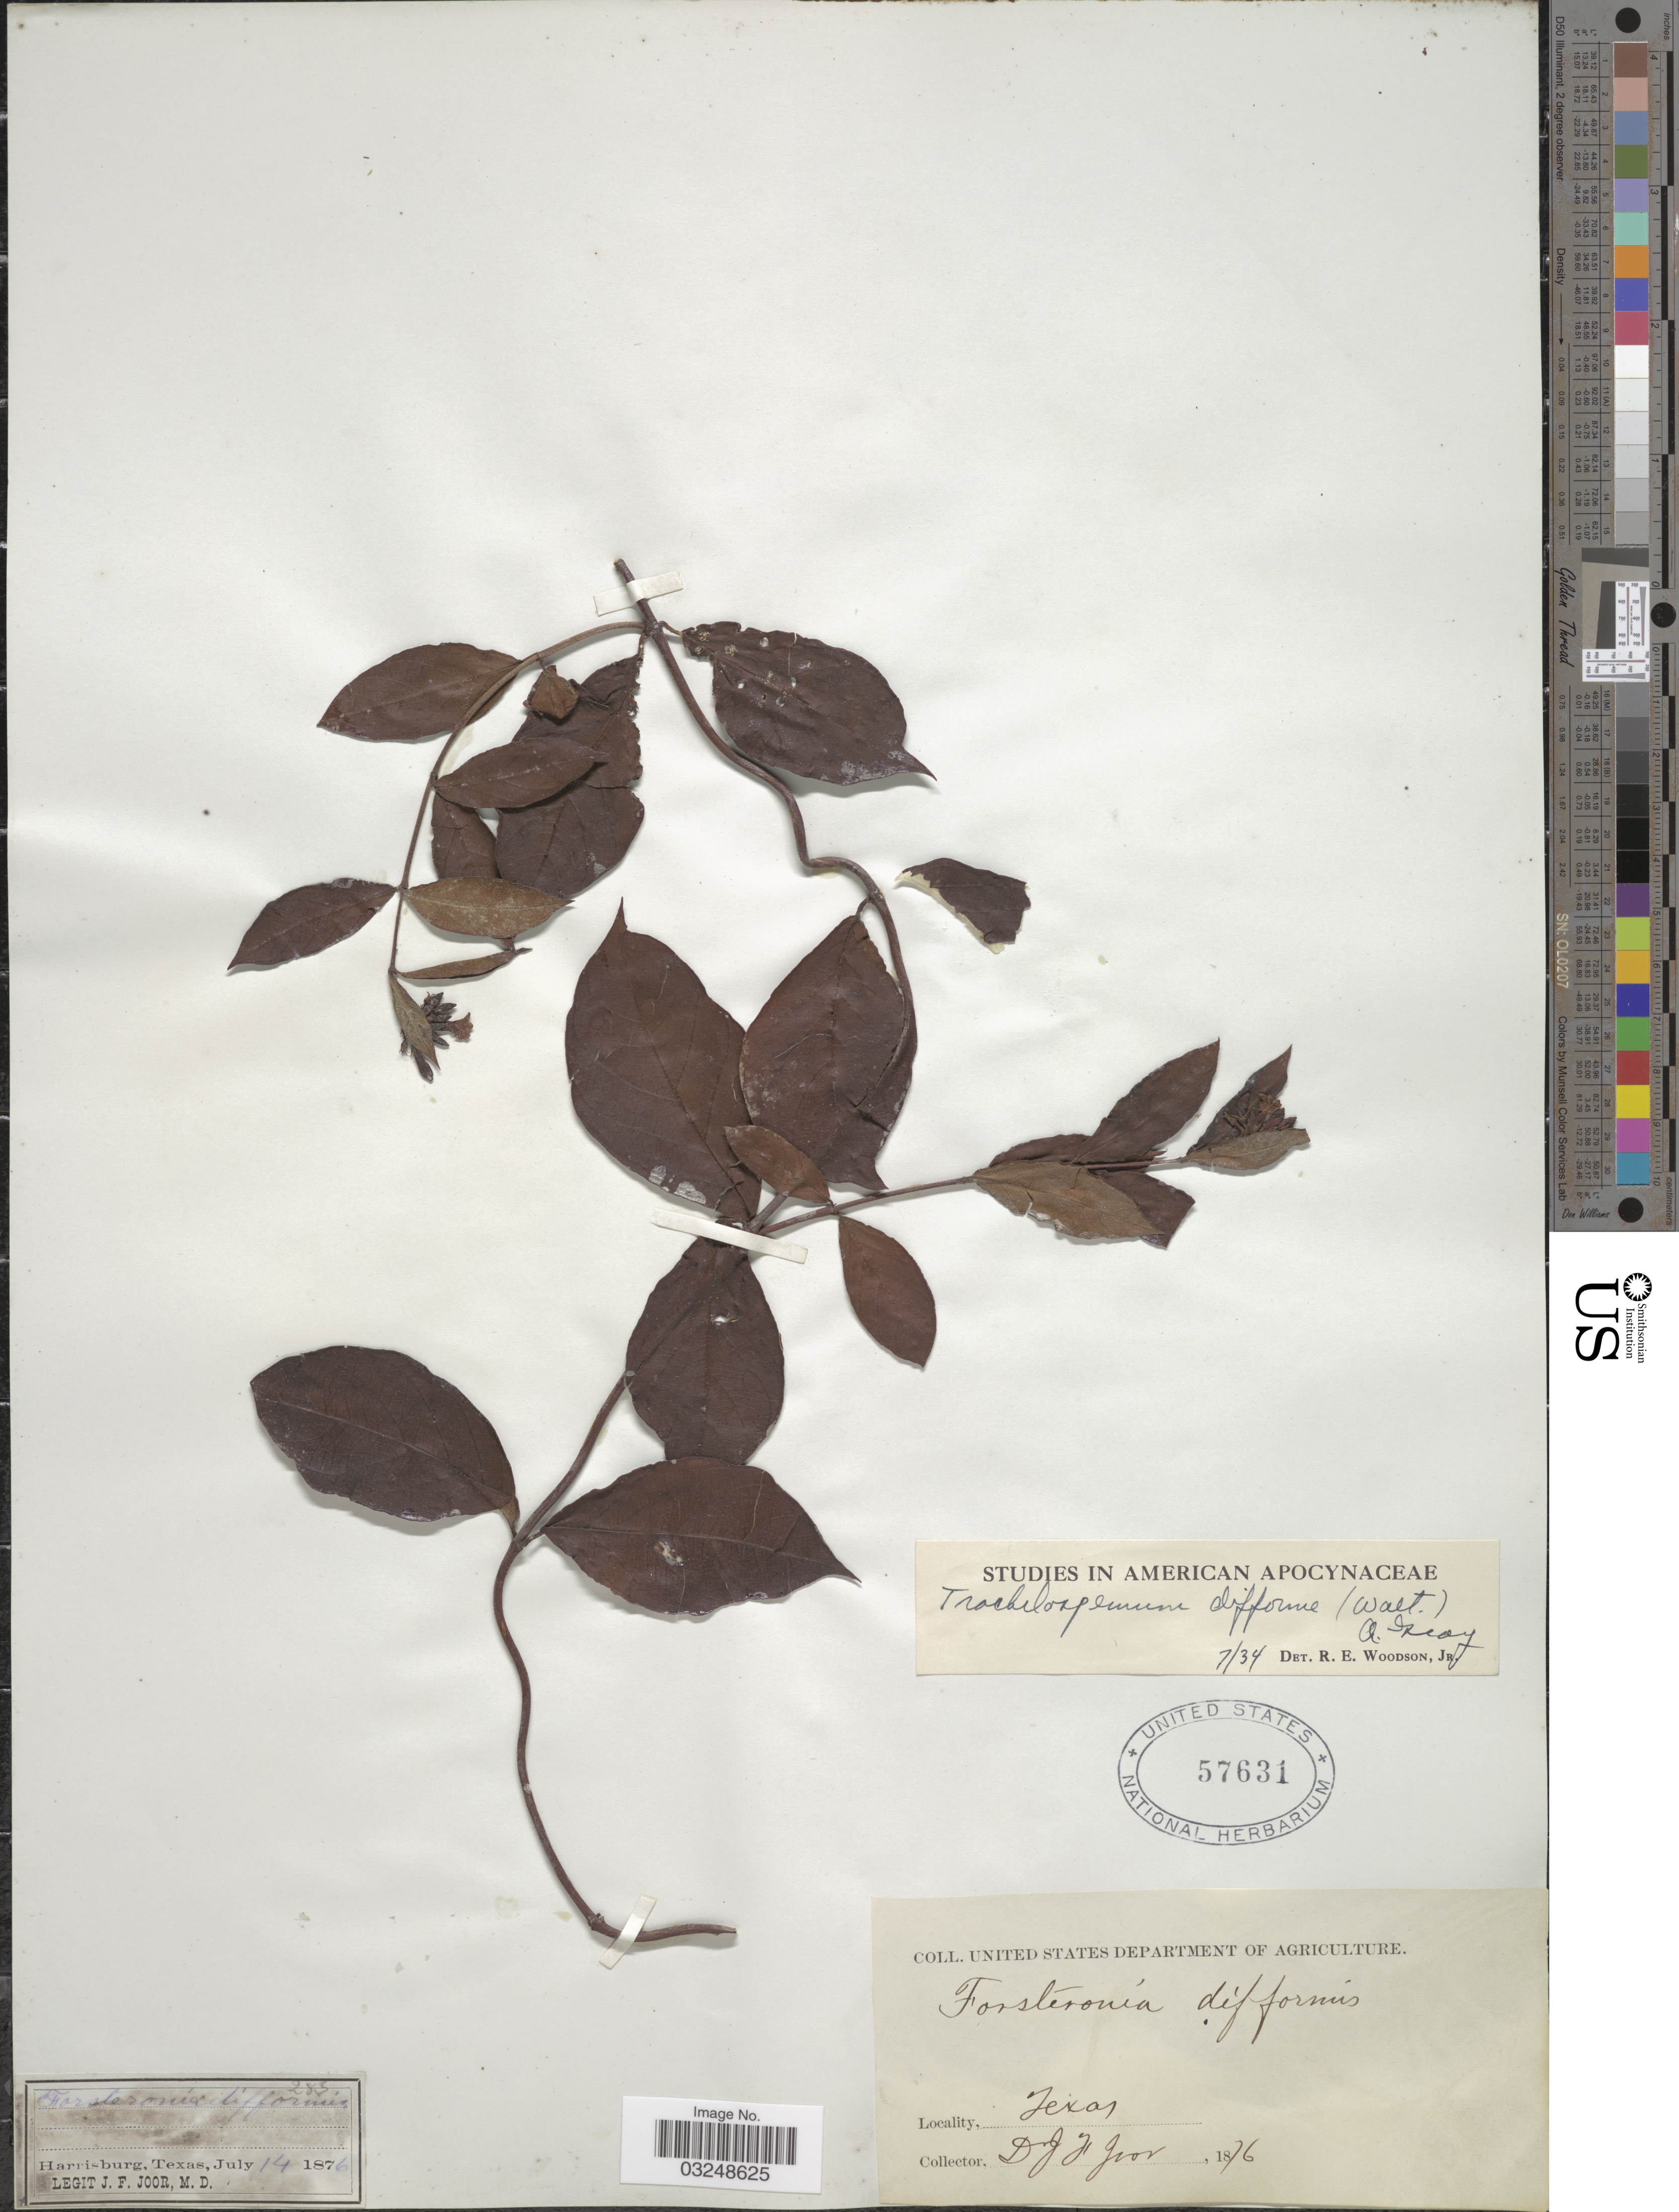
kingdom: Plantae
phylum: Tracheophyta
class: Magnoliopsida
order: Gentianales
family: Apocynaceae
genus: Trachelospermum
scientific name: Trachelospermum difforme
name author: (Walter) A. Gray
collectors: J. F. Joor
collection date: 1876-07-14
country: United States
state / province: Texas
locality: Harrisburg.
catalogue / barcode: US 57631